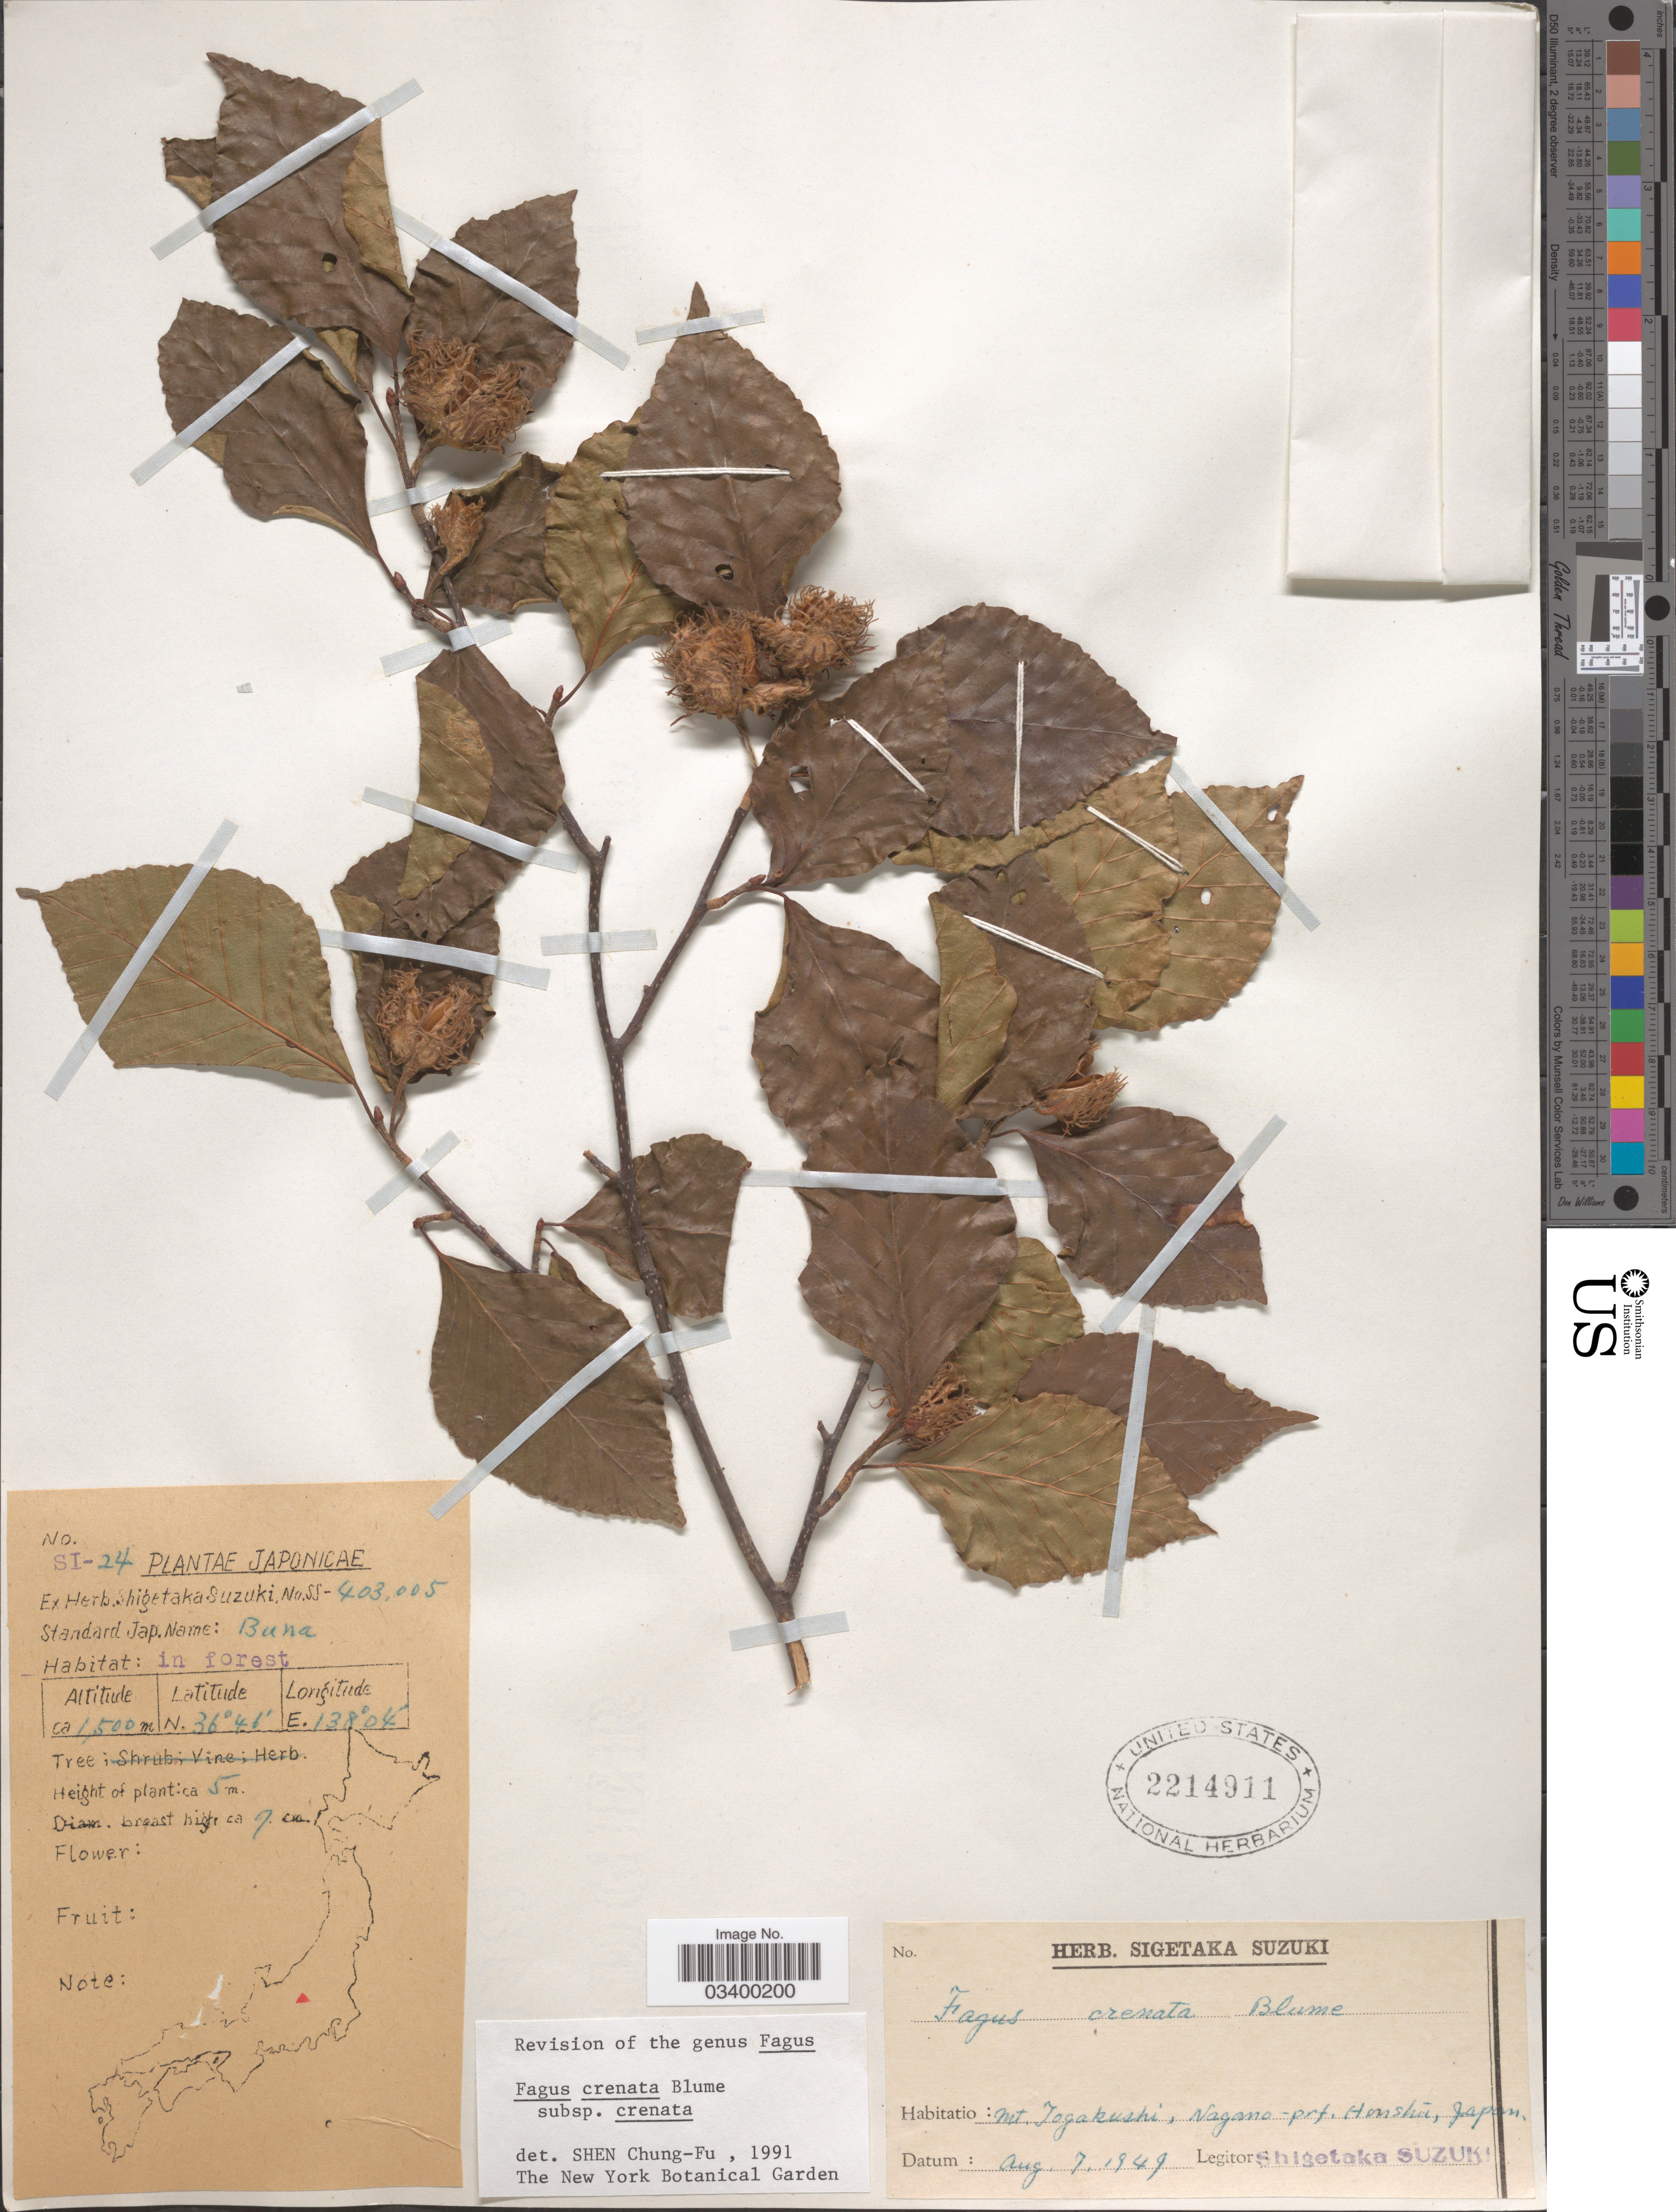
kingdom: Plantae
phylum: Tracheophyta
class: Magnoliopsida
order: Fagales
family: Fagaceae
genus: Fagus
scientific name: Fagus crenata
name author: Blume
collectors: S. Suzuki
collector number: SI-24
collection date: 1949-08-07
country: Japan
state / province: Nagano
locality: Mt. Togakushi, Nagano -prf. Honshū.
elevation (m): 1500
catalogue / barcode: US 2214911